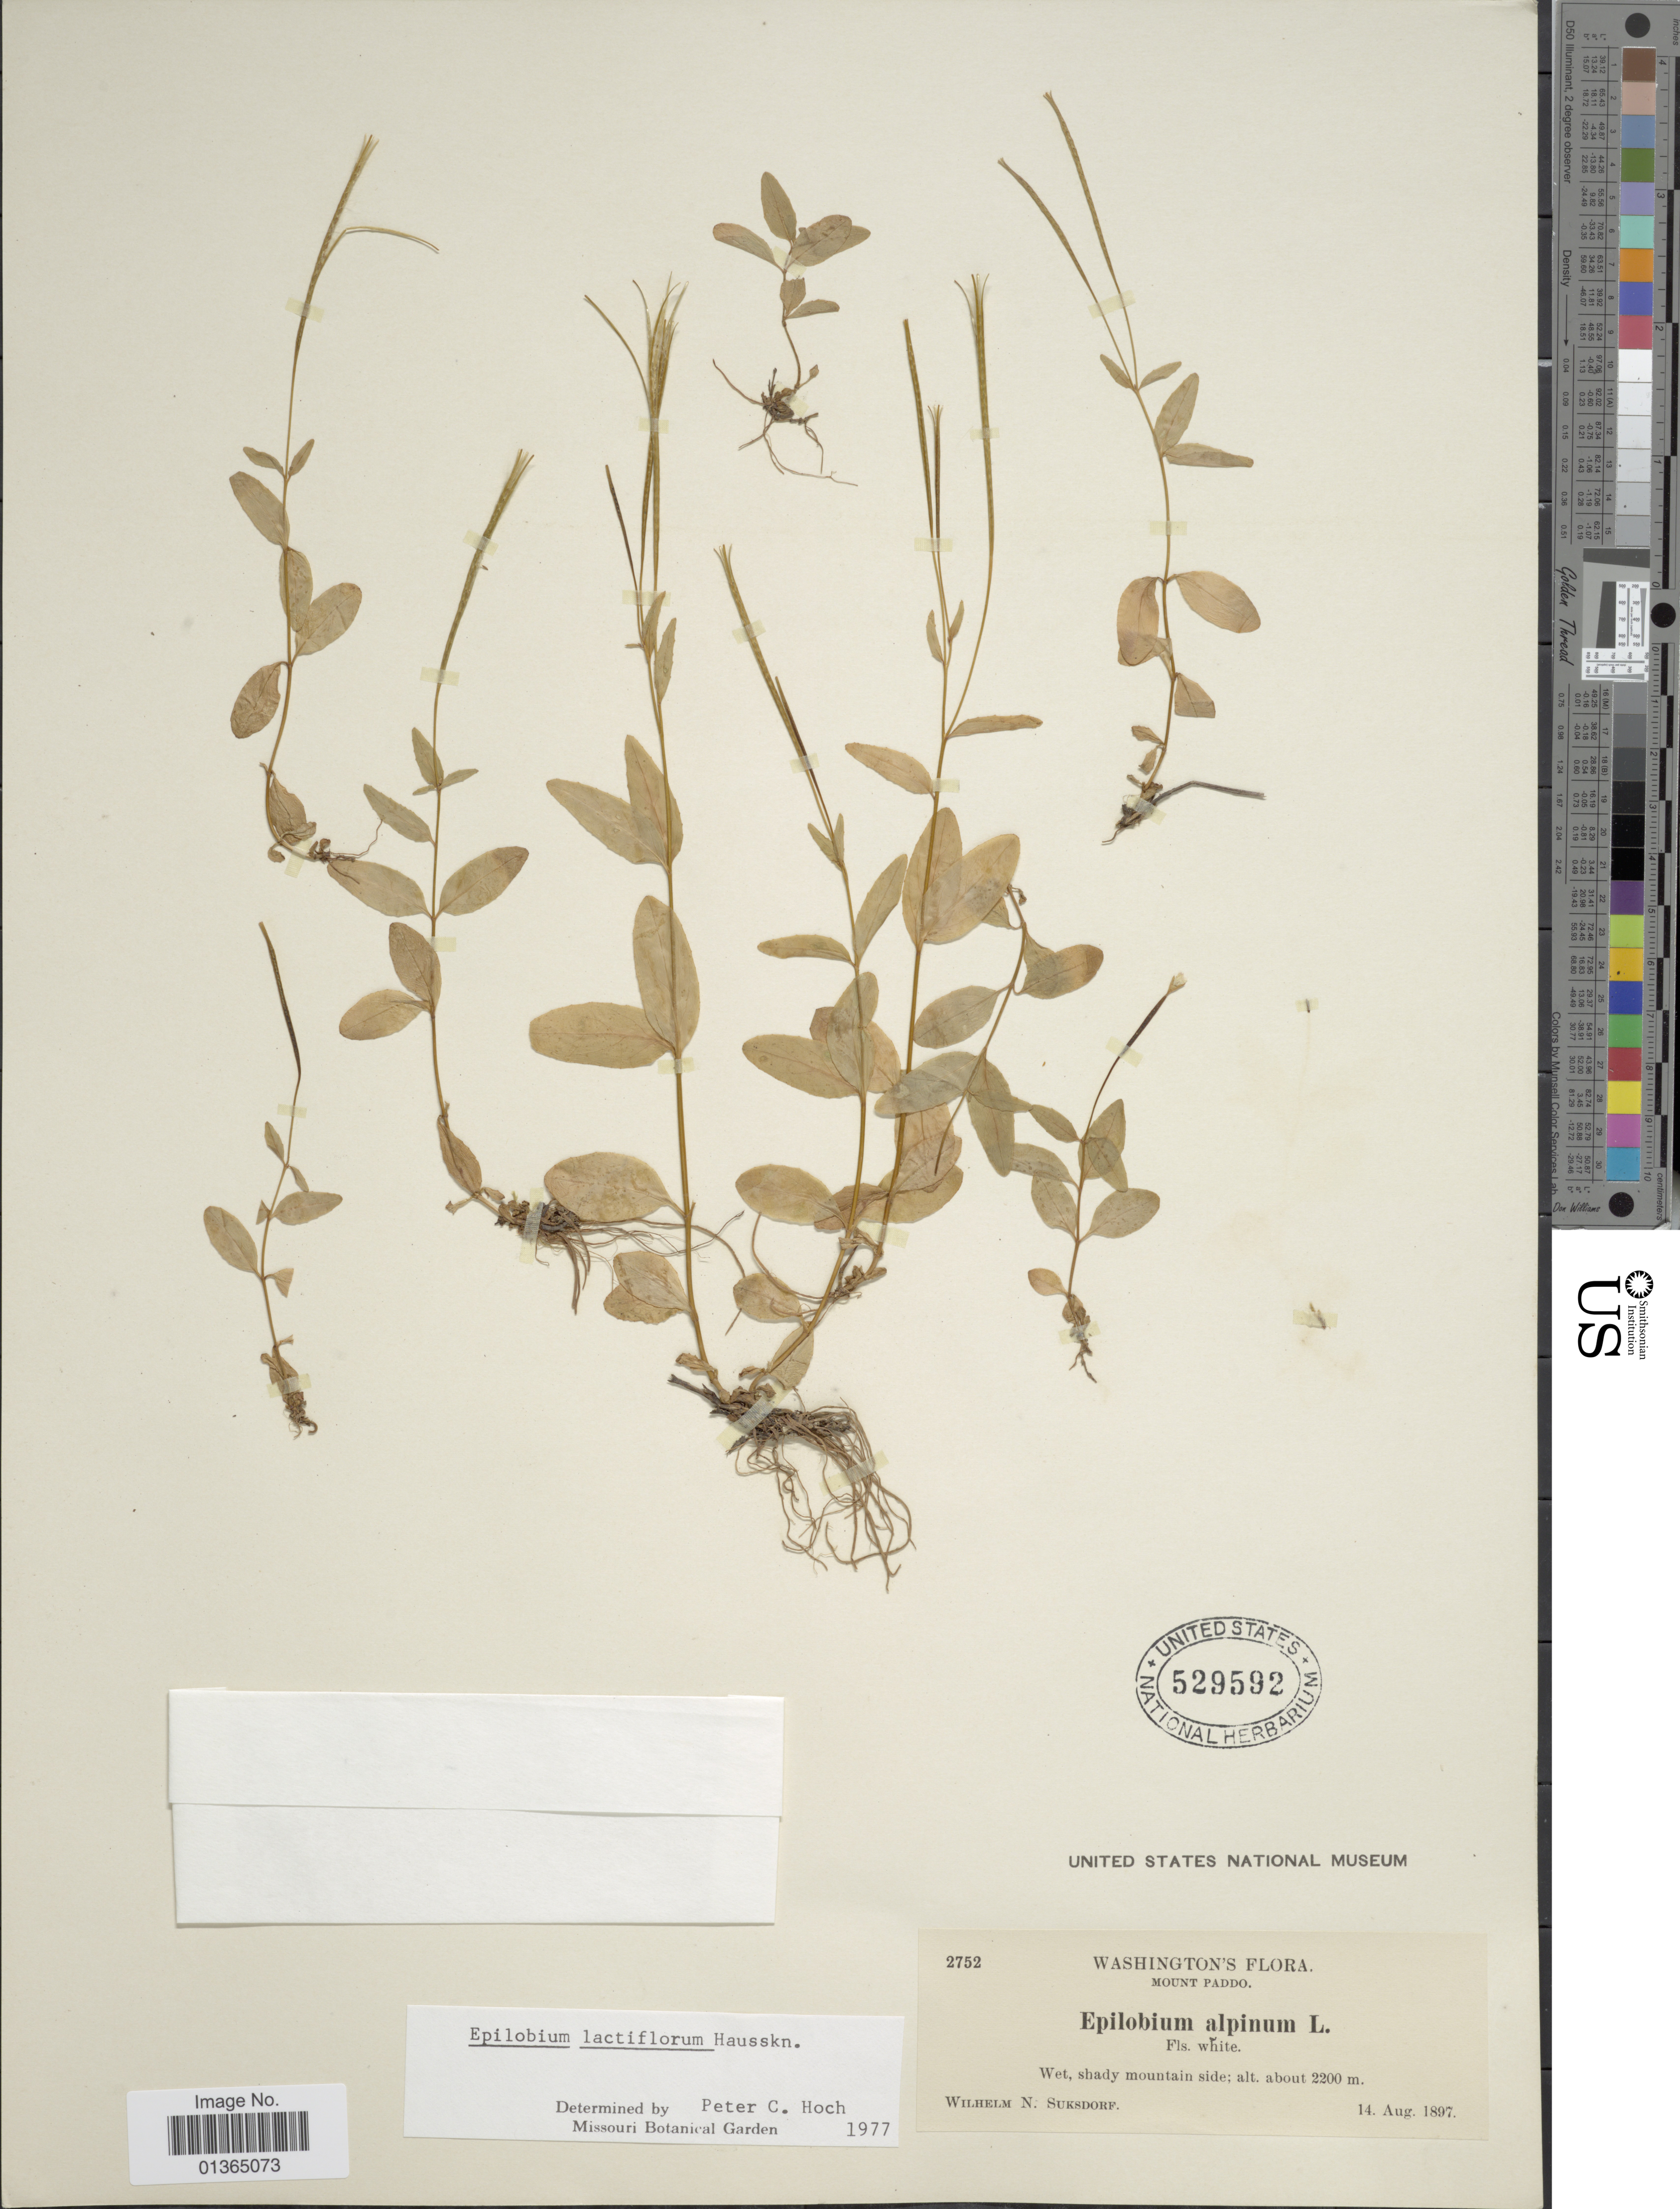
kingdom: Plantae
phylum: Tracheophyta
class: Magnoliopsida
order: Myrtales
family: Onagraceae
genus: Epilobium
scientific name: Epilobium lactiflorum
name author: Hausskn.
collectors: W. N. Suksdorf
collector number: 2752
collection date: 1897-08-14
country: United States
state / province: Washington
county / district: Skamania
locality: Mount Paddo.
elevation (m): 2200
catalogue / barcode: US 529592